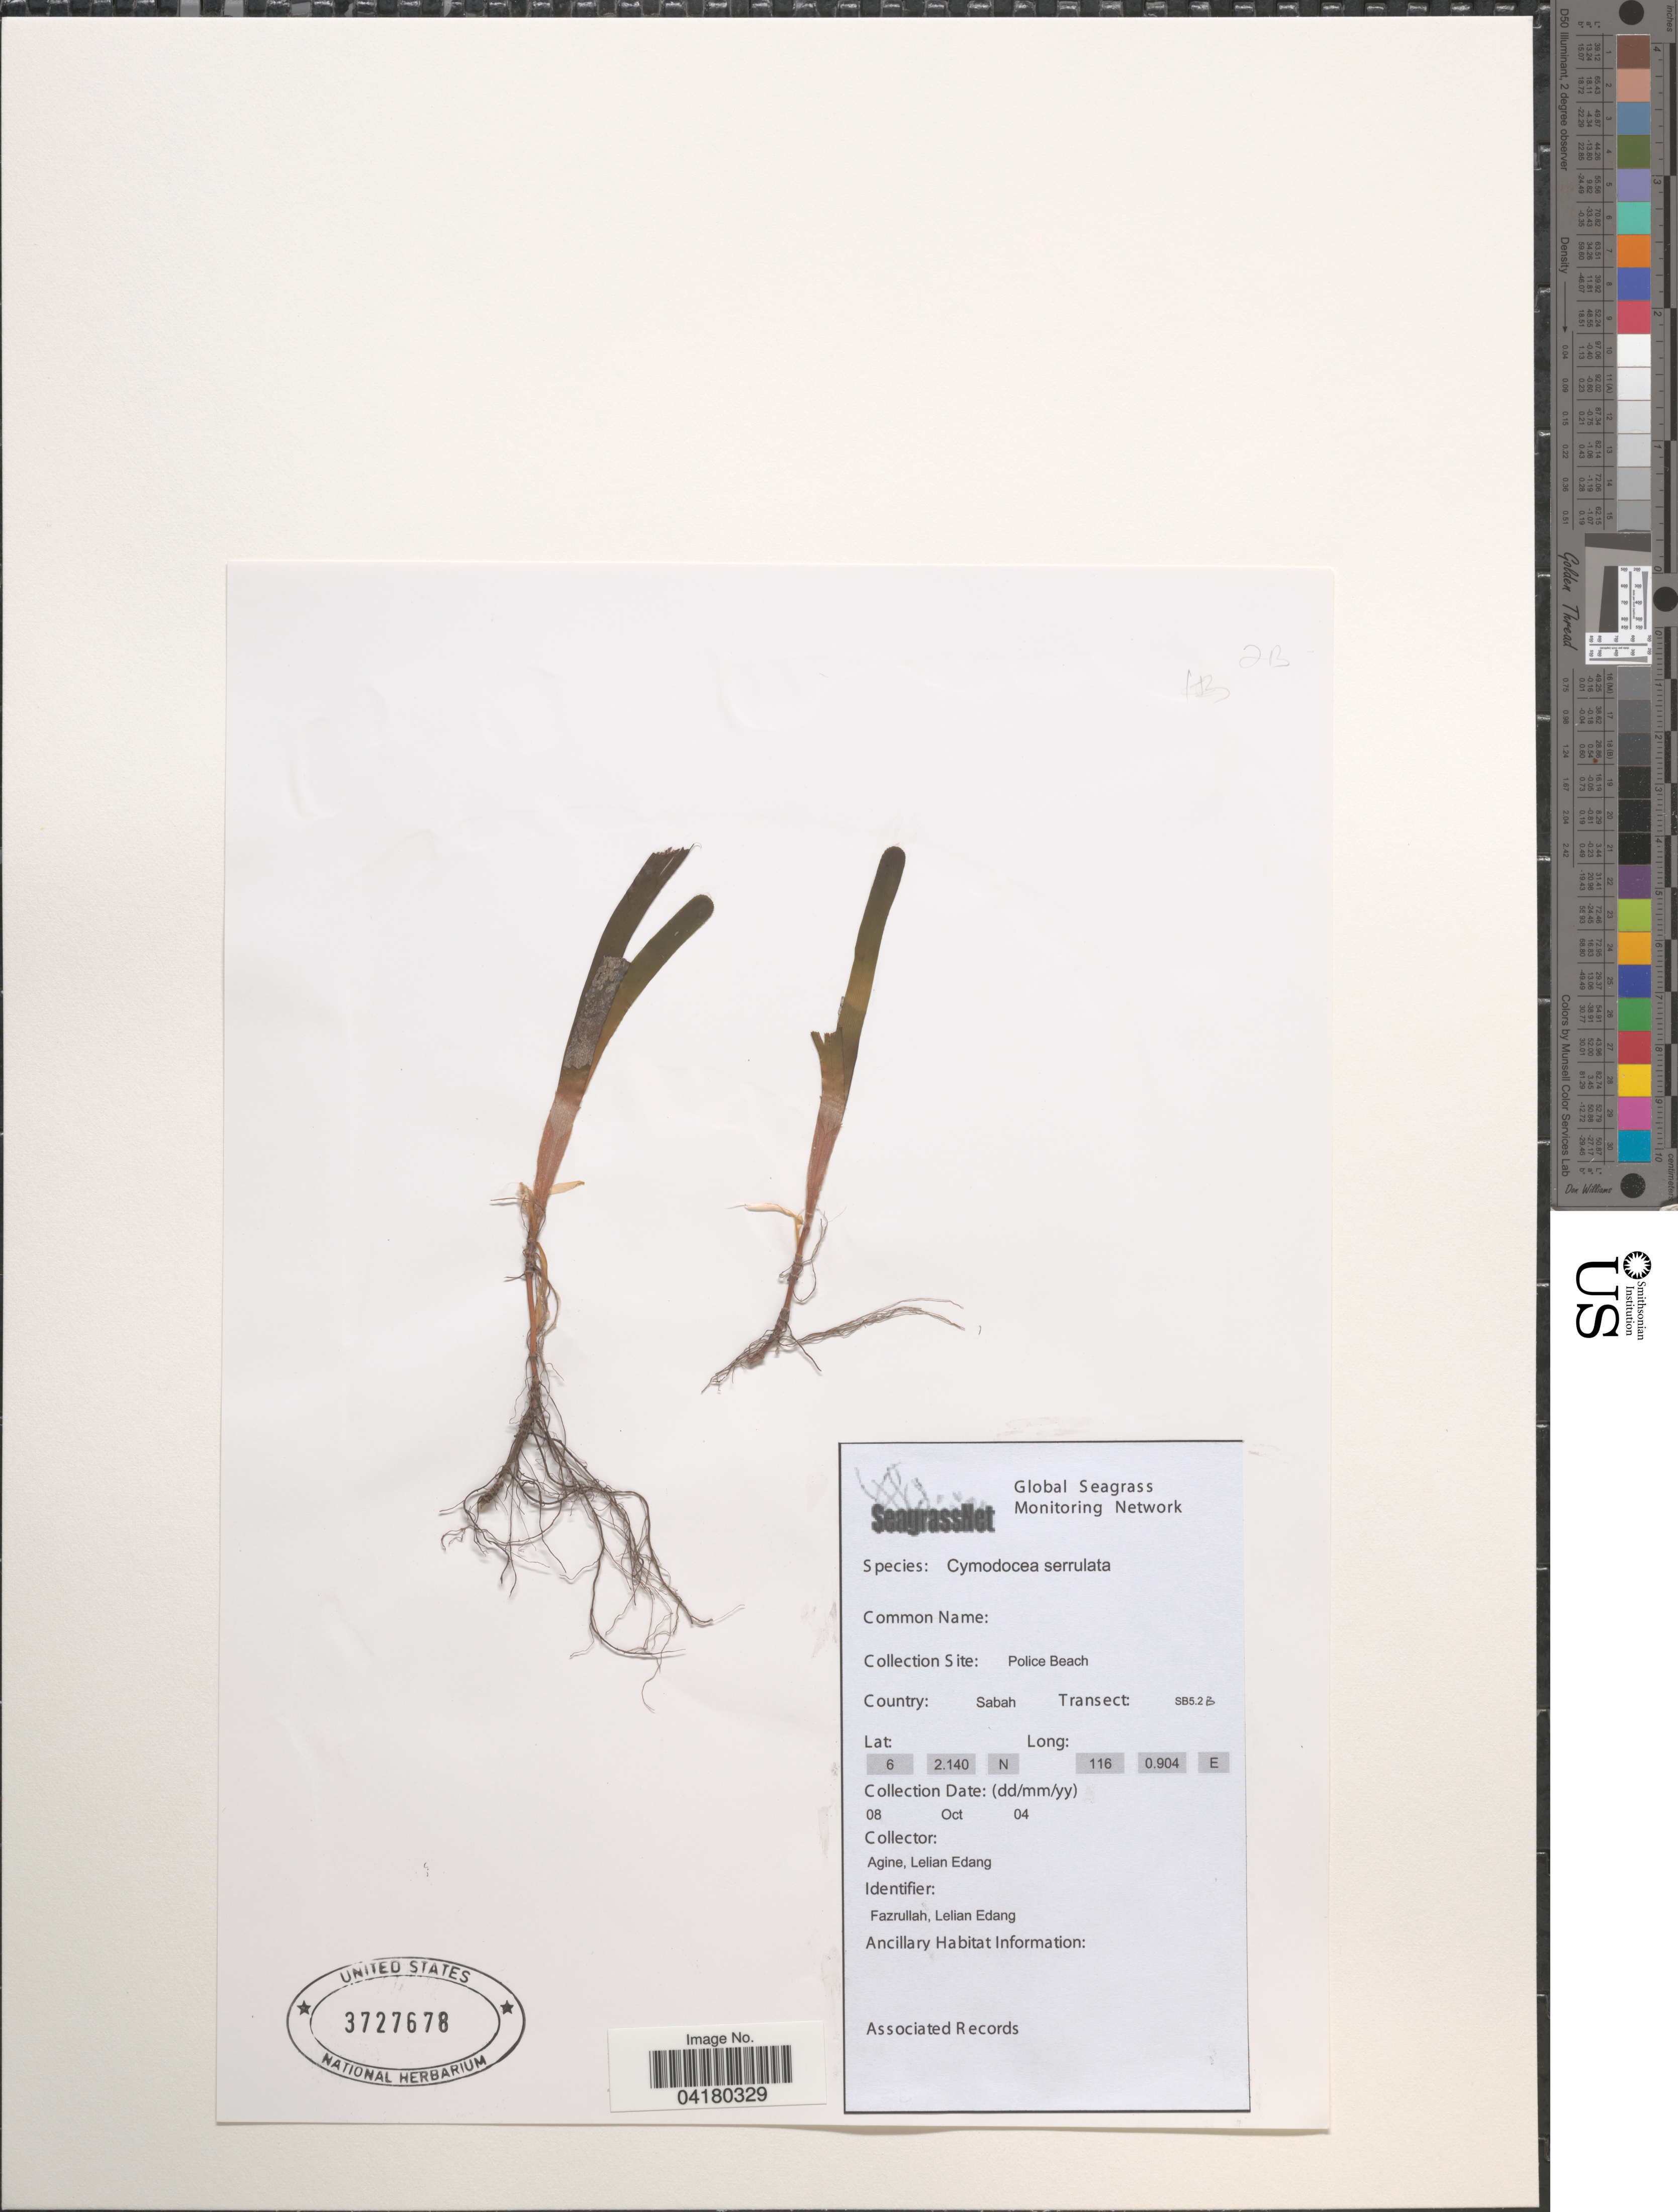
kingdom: Plantae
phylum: Tracheophyta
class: Liliopsida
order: Alismatales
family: Cymodoceaceae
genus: Cymodocea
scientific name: Cymodocea serrulata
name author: (R. Br.) Magnus & Ashers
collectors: Agine & L. Edang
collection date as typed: Transcribed d/m/y: 8/10/4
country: Malaysia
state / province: Sabah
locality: Police Beach. Transect: SB5.2B.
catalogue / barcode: US 3727678